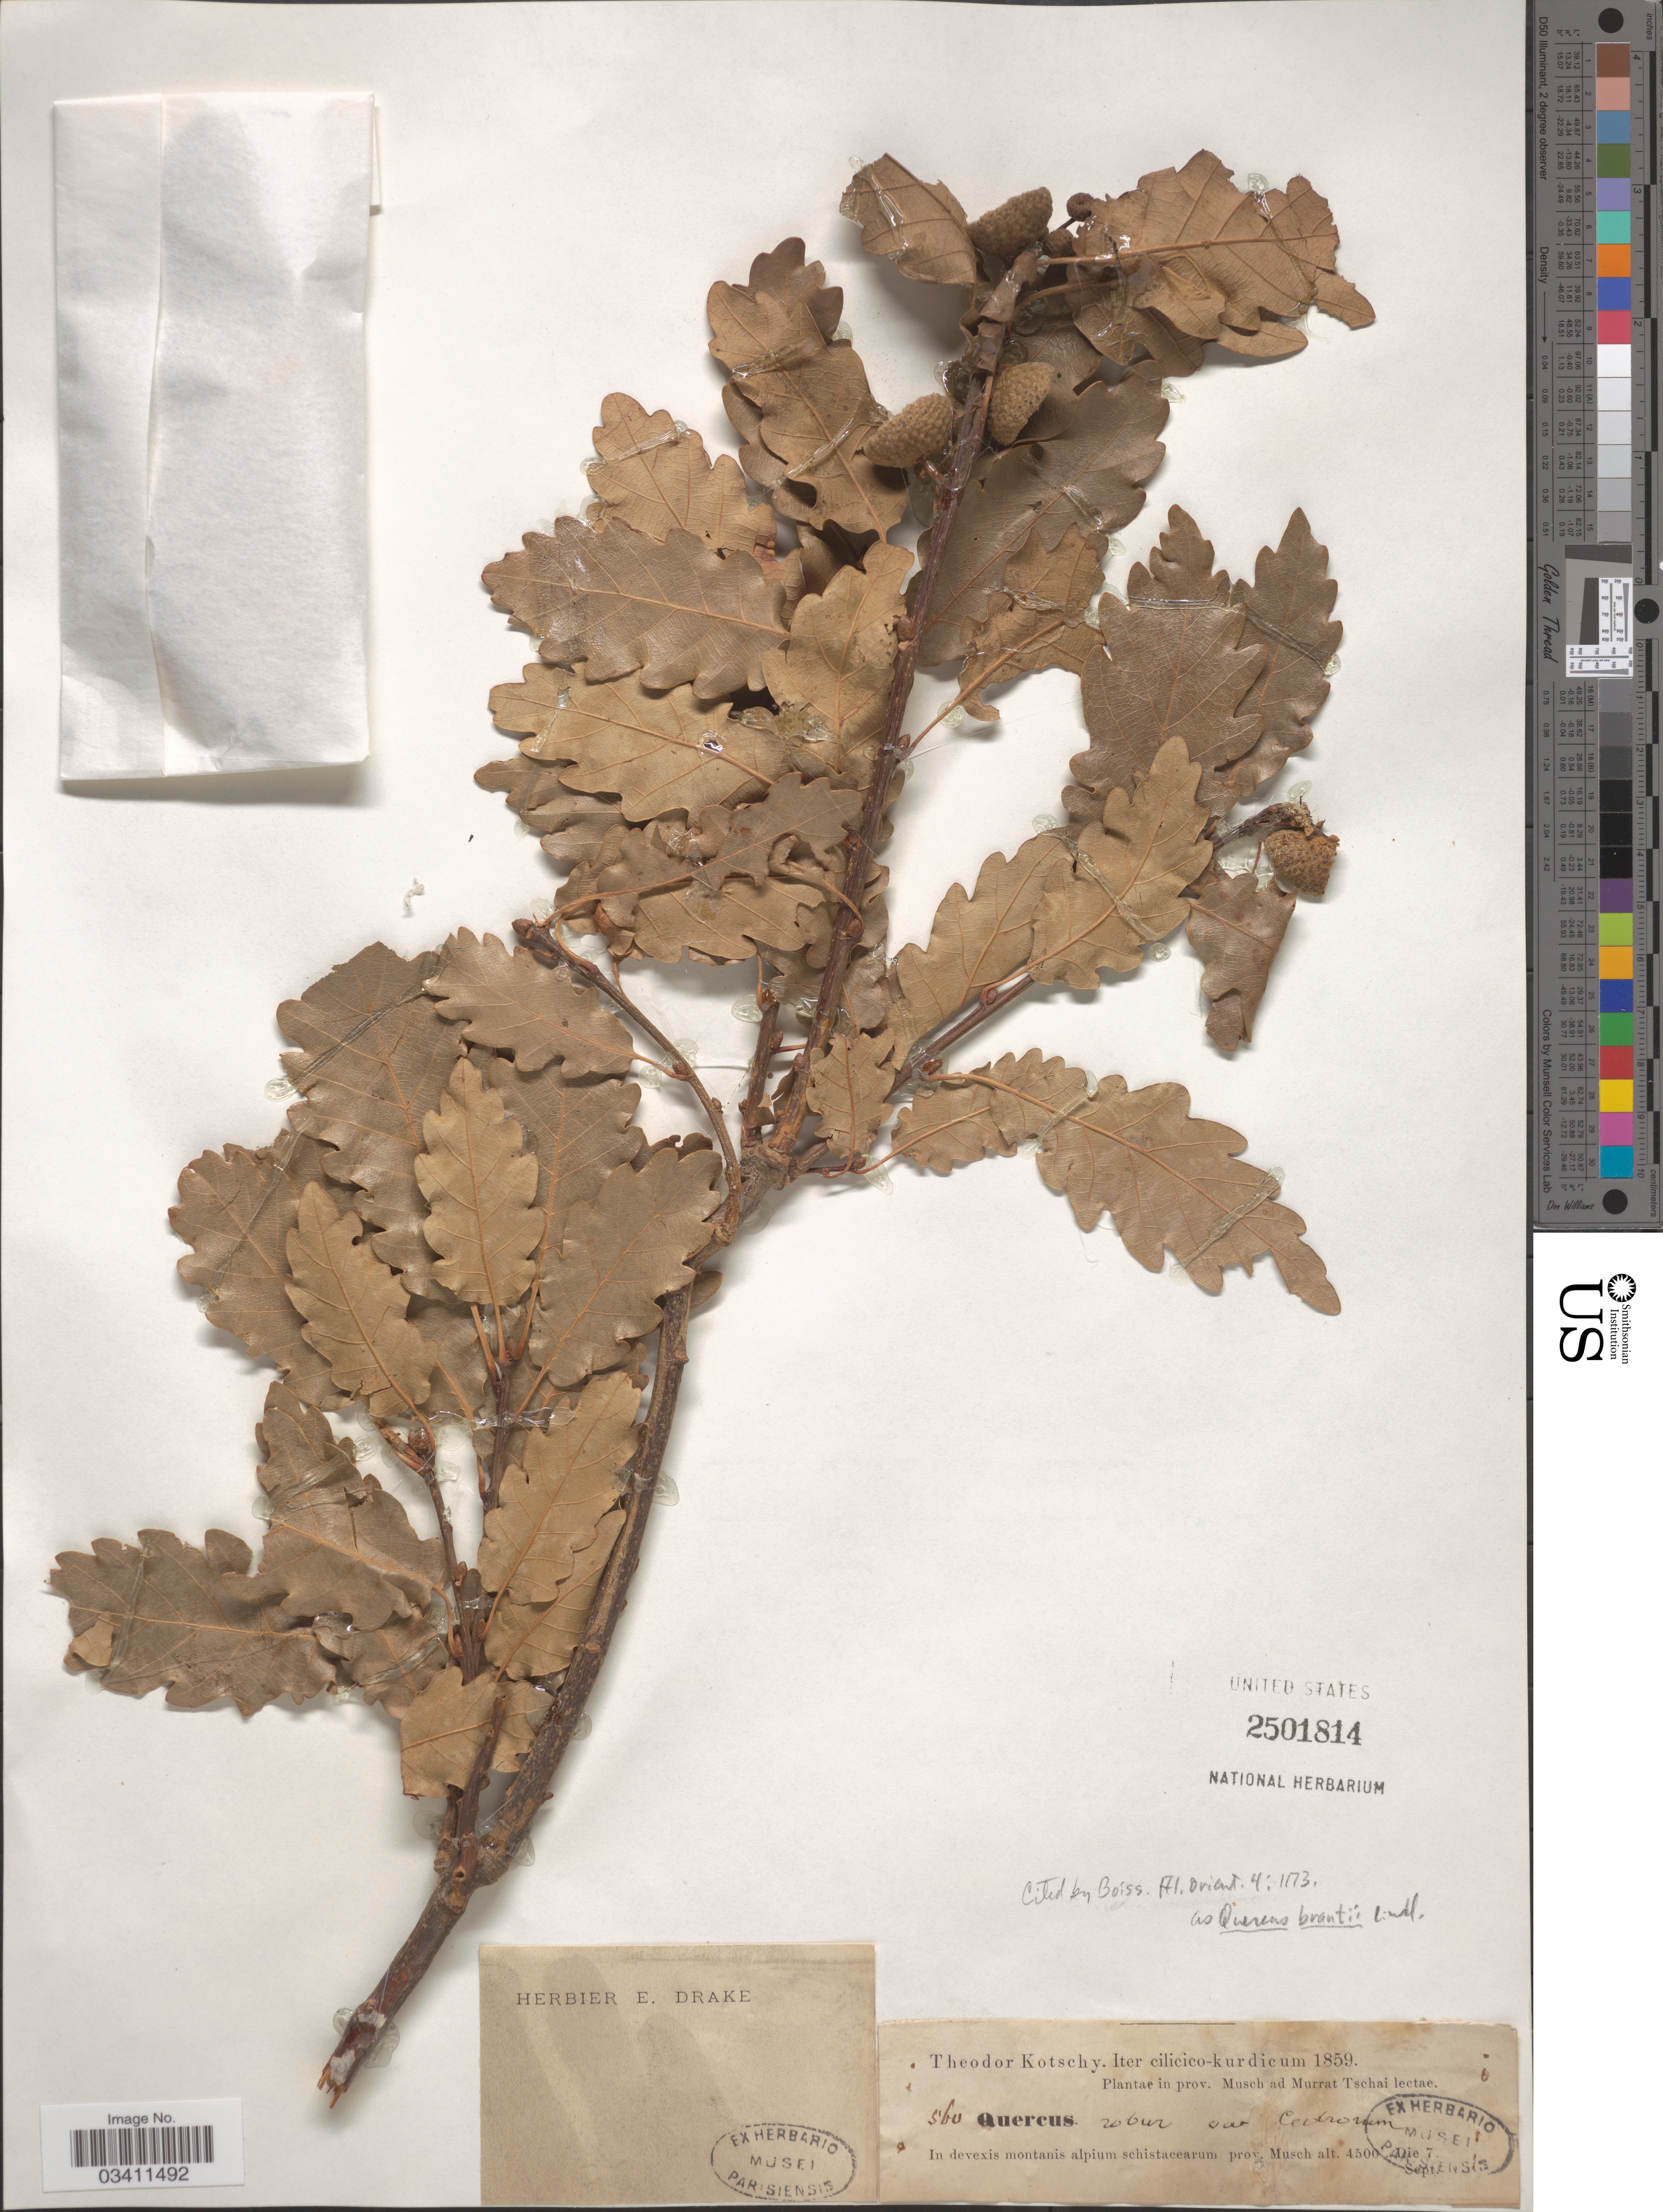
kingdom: Plantae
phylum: Tracheophyta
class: Magnoliopsida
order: Fagales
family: Fagaceae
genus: Quercus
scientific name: Quercus brantii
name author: Lindl.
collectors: K. G. Kotschy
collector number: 560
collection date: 1859-09-07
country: Turkey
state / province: Mus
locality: Iter cilicico-kurdicum. In prov. Musch ad Murrat Tschai. In devexis montanis alpium schistacearum prov. Musch.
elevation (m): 1372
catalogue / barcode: US 2501814